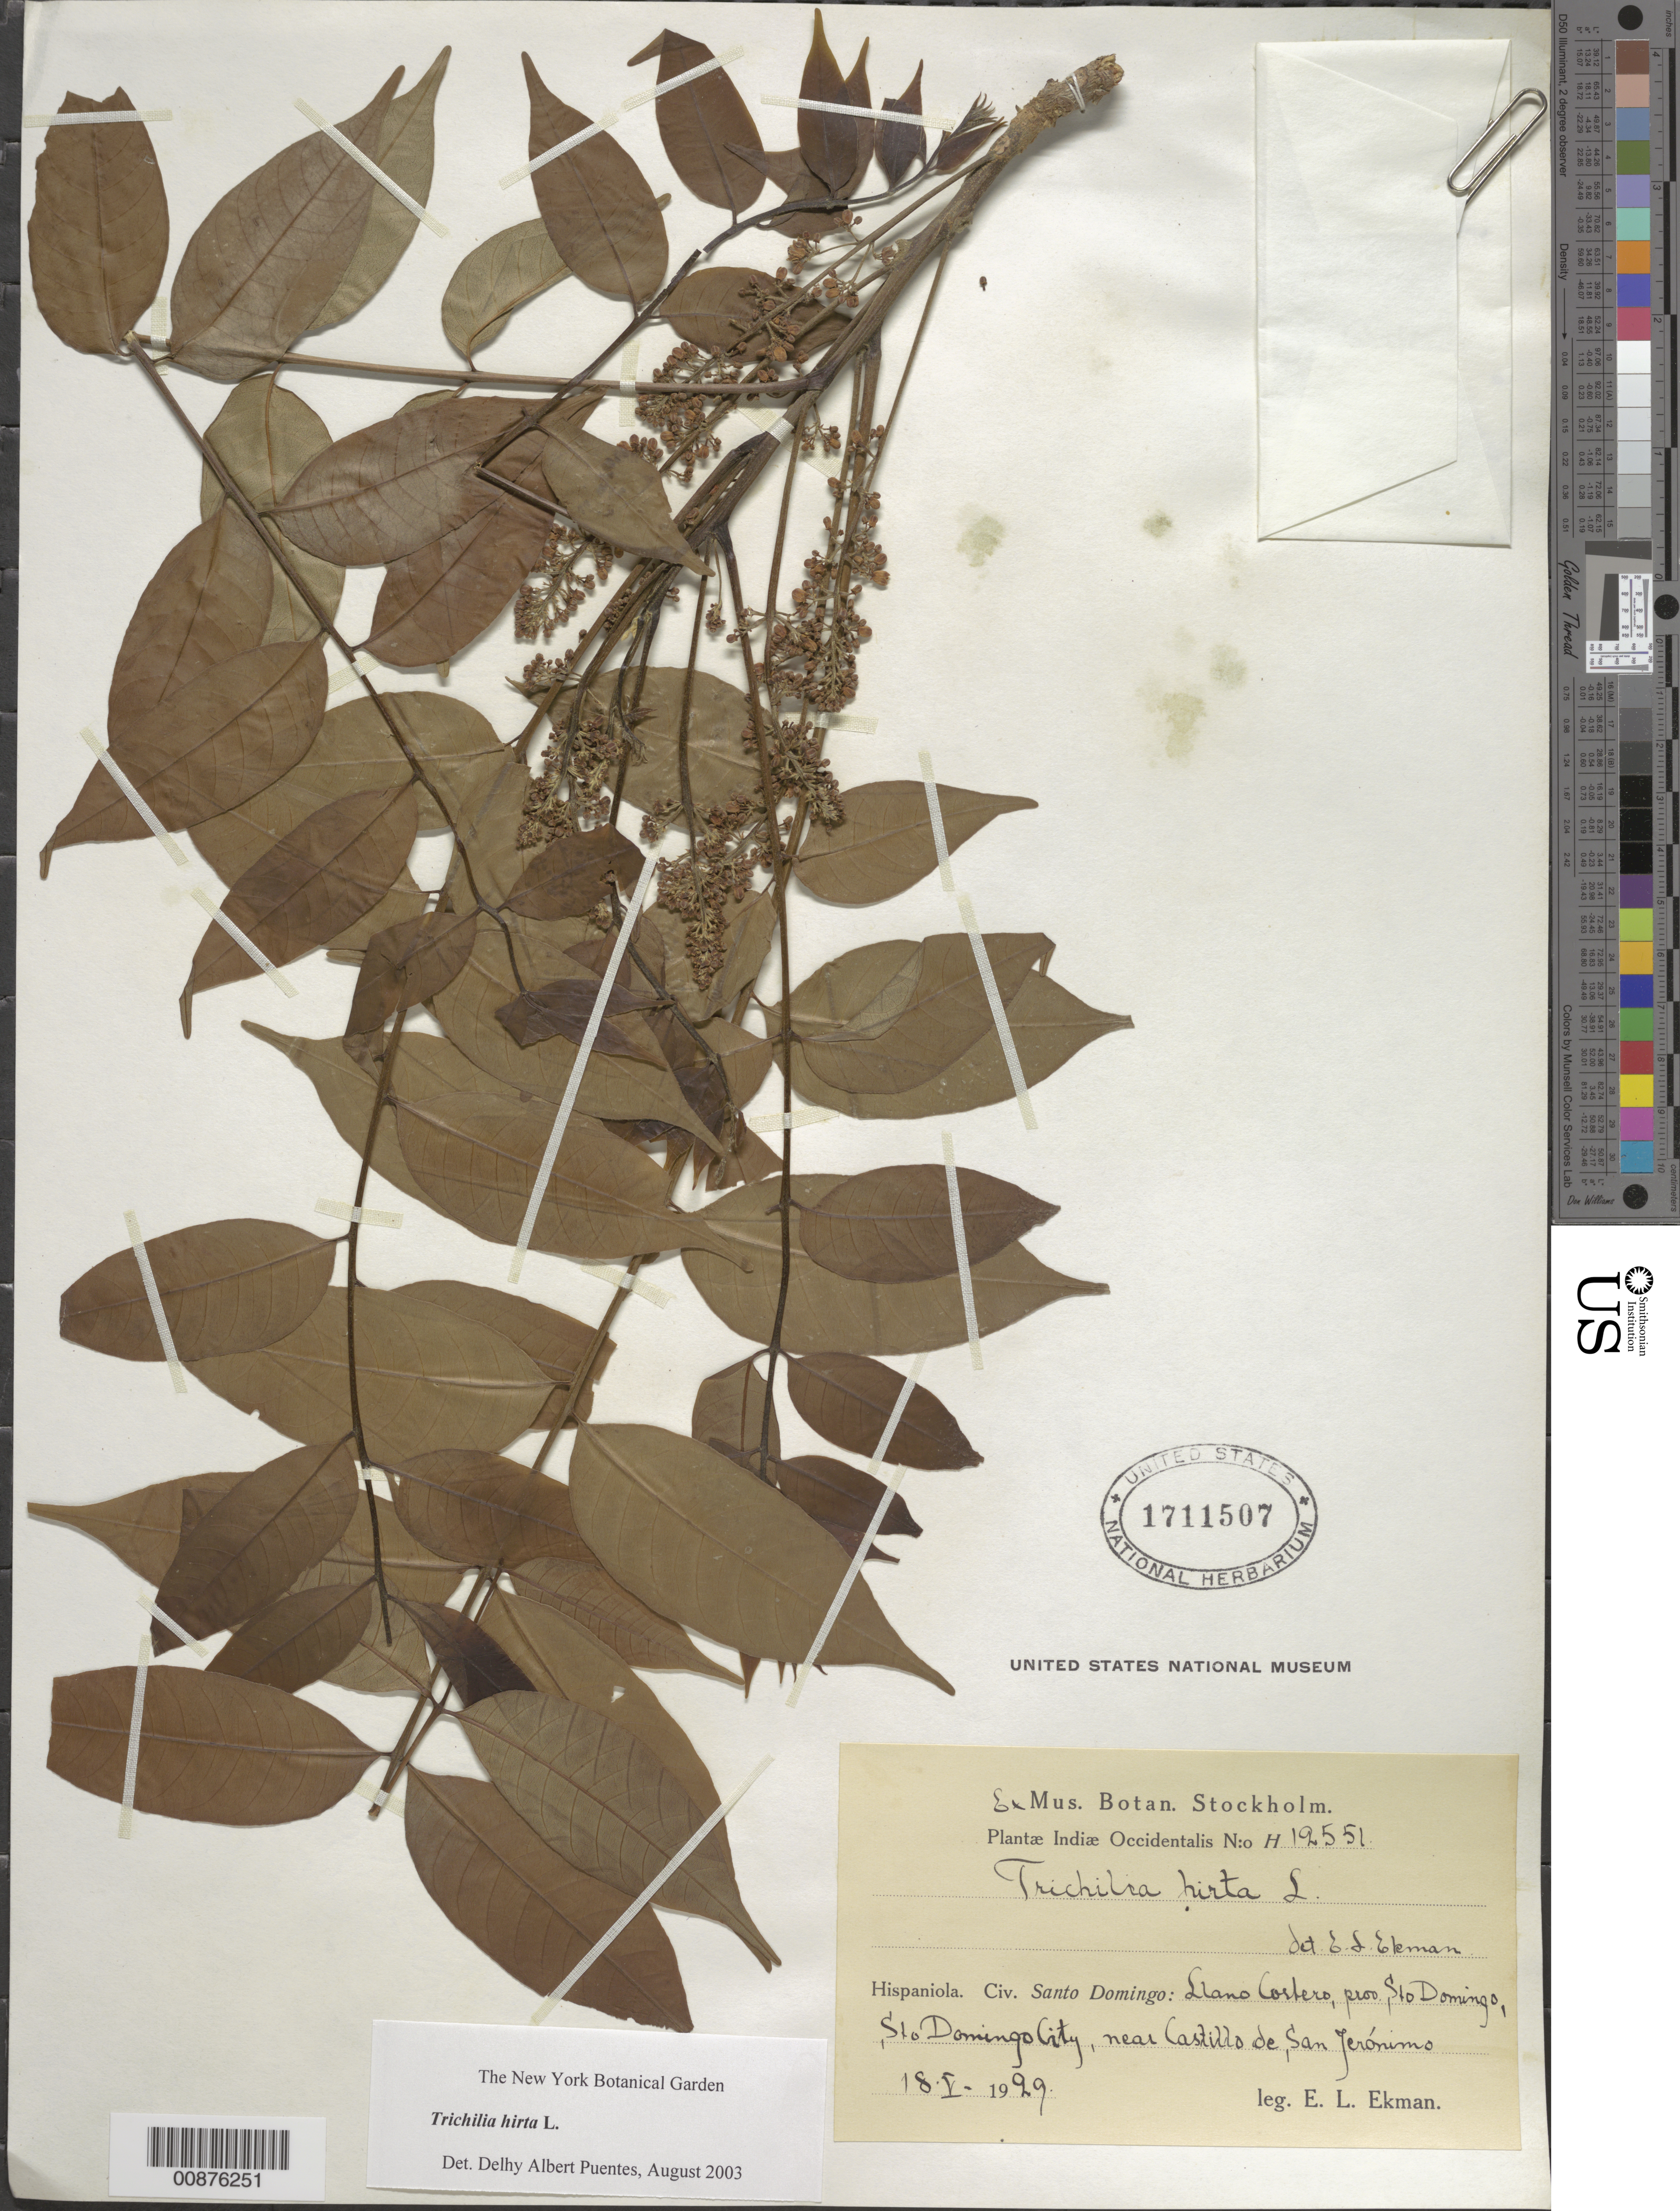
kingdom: Plantae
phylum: Tracheophyta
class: Magnoliopsida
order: Sapindales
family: Meliaceae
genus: Trichilia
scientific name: Trichilia hirta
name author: L.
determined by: Puentes, D. A.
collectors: E. L. Ekman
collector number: H 12551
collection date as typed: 18 May 1929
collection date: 1929-05-18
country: Dominican Republic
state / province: Distrito Nacional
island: Hispaniola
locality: Llano Costero, Santo Domingo City, near Castillo de San Jerónimo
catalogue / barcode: US 1711507